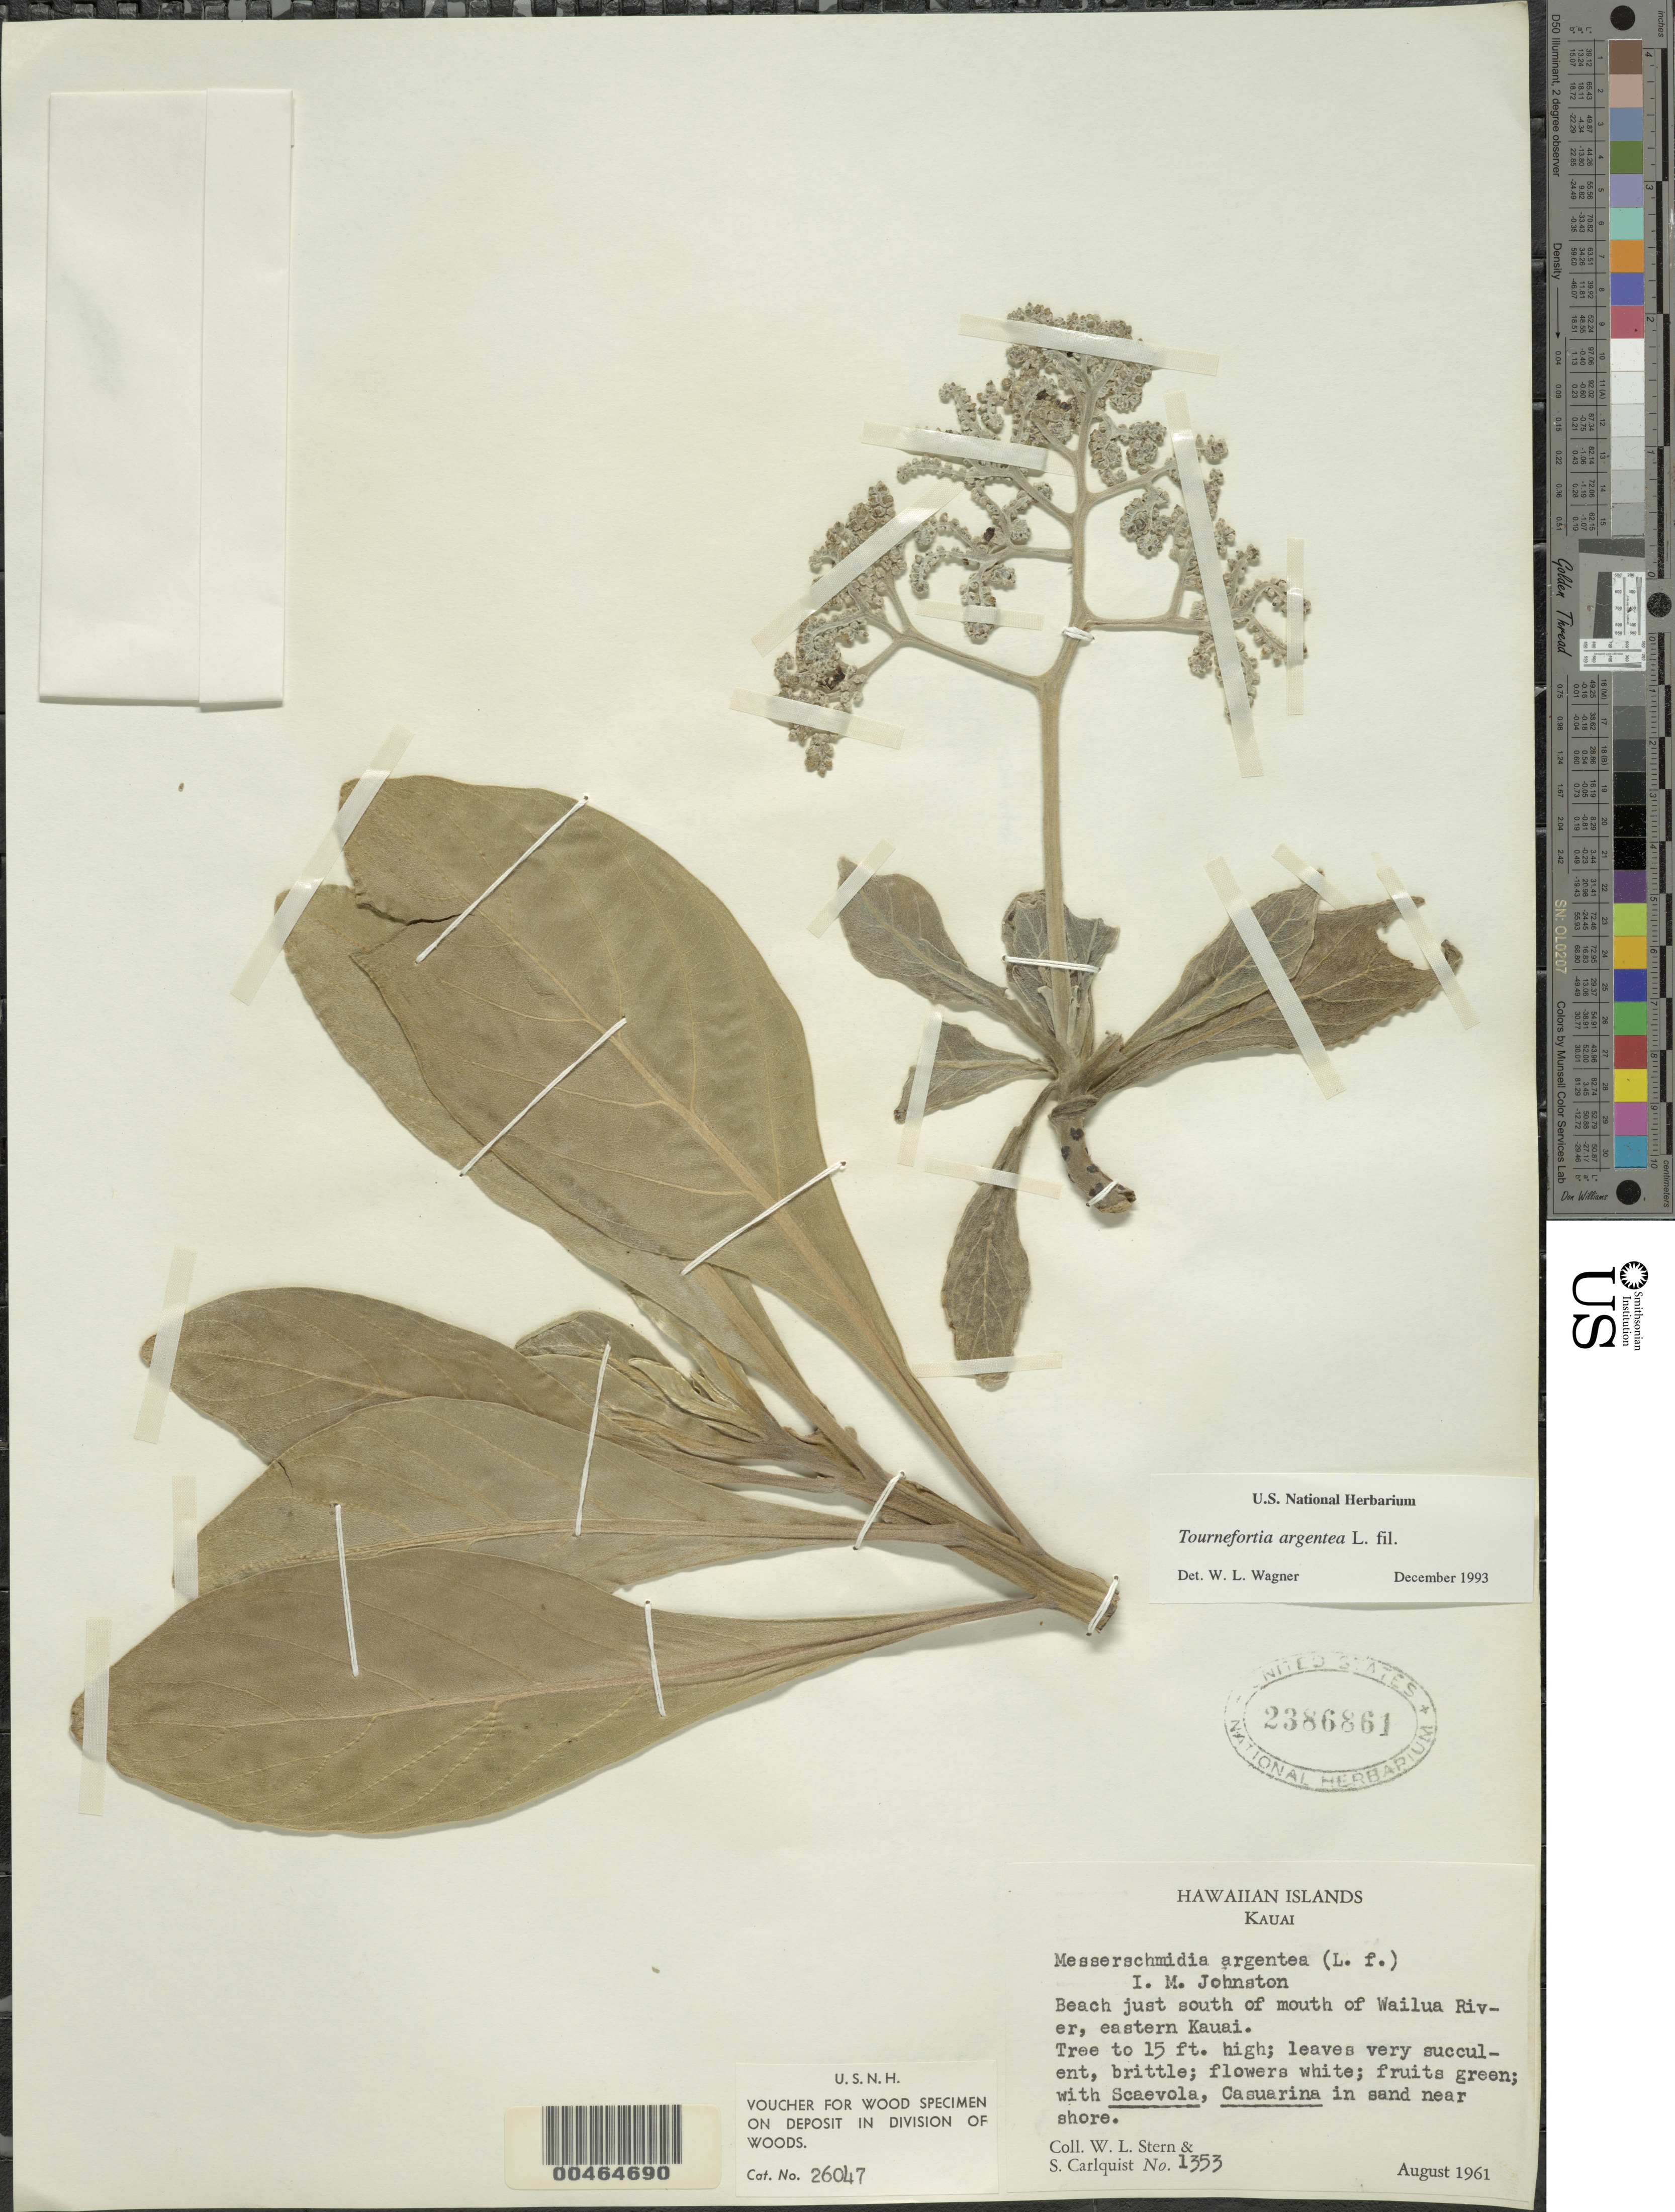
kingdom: Plantae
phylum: Tracheophyta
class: Magnoliopsida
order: Boraginales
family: Heliotropiaceae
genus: Heliotropium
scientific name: Heliotropium arboreum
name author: (Blanco) Mabberley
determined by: Wagner, W. L., (BOT), Smithsonian Institution - National Museum of Natural History (UNITED STATES)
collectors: W. L. Stern & W. Carlquist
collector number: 1353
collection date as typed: Aug 1961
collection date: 1961-08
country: United States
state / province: Hawaii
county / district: Kauai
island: Kaua'i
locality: Beach just S of mouth of Wailua River, E Kauai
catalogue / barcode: US 2386861